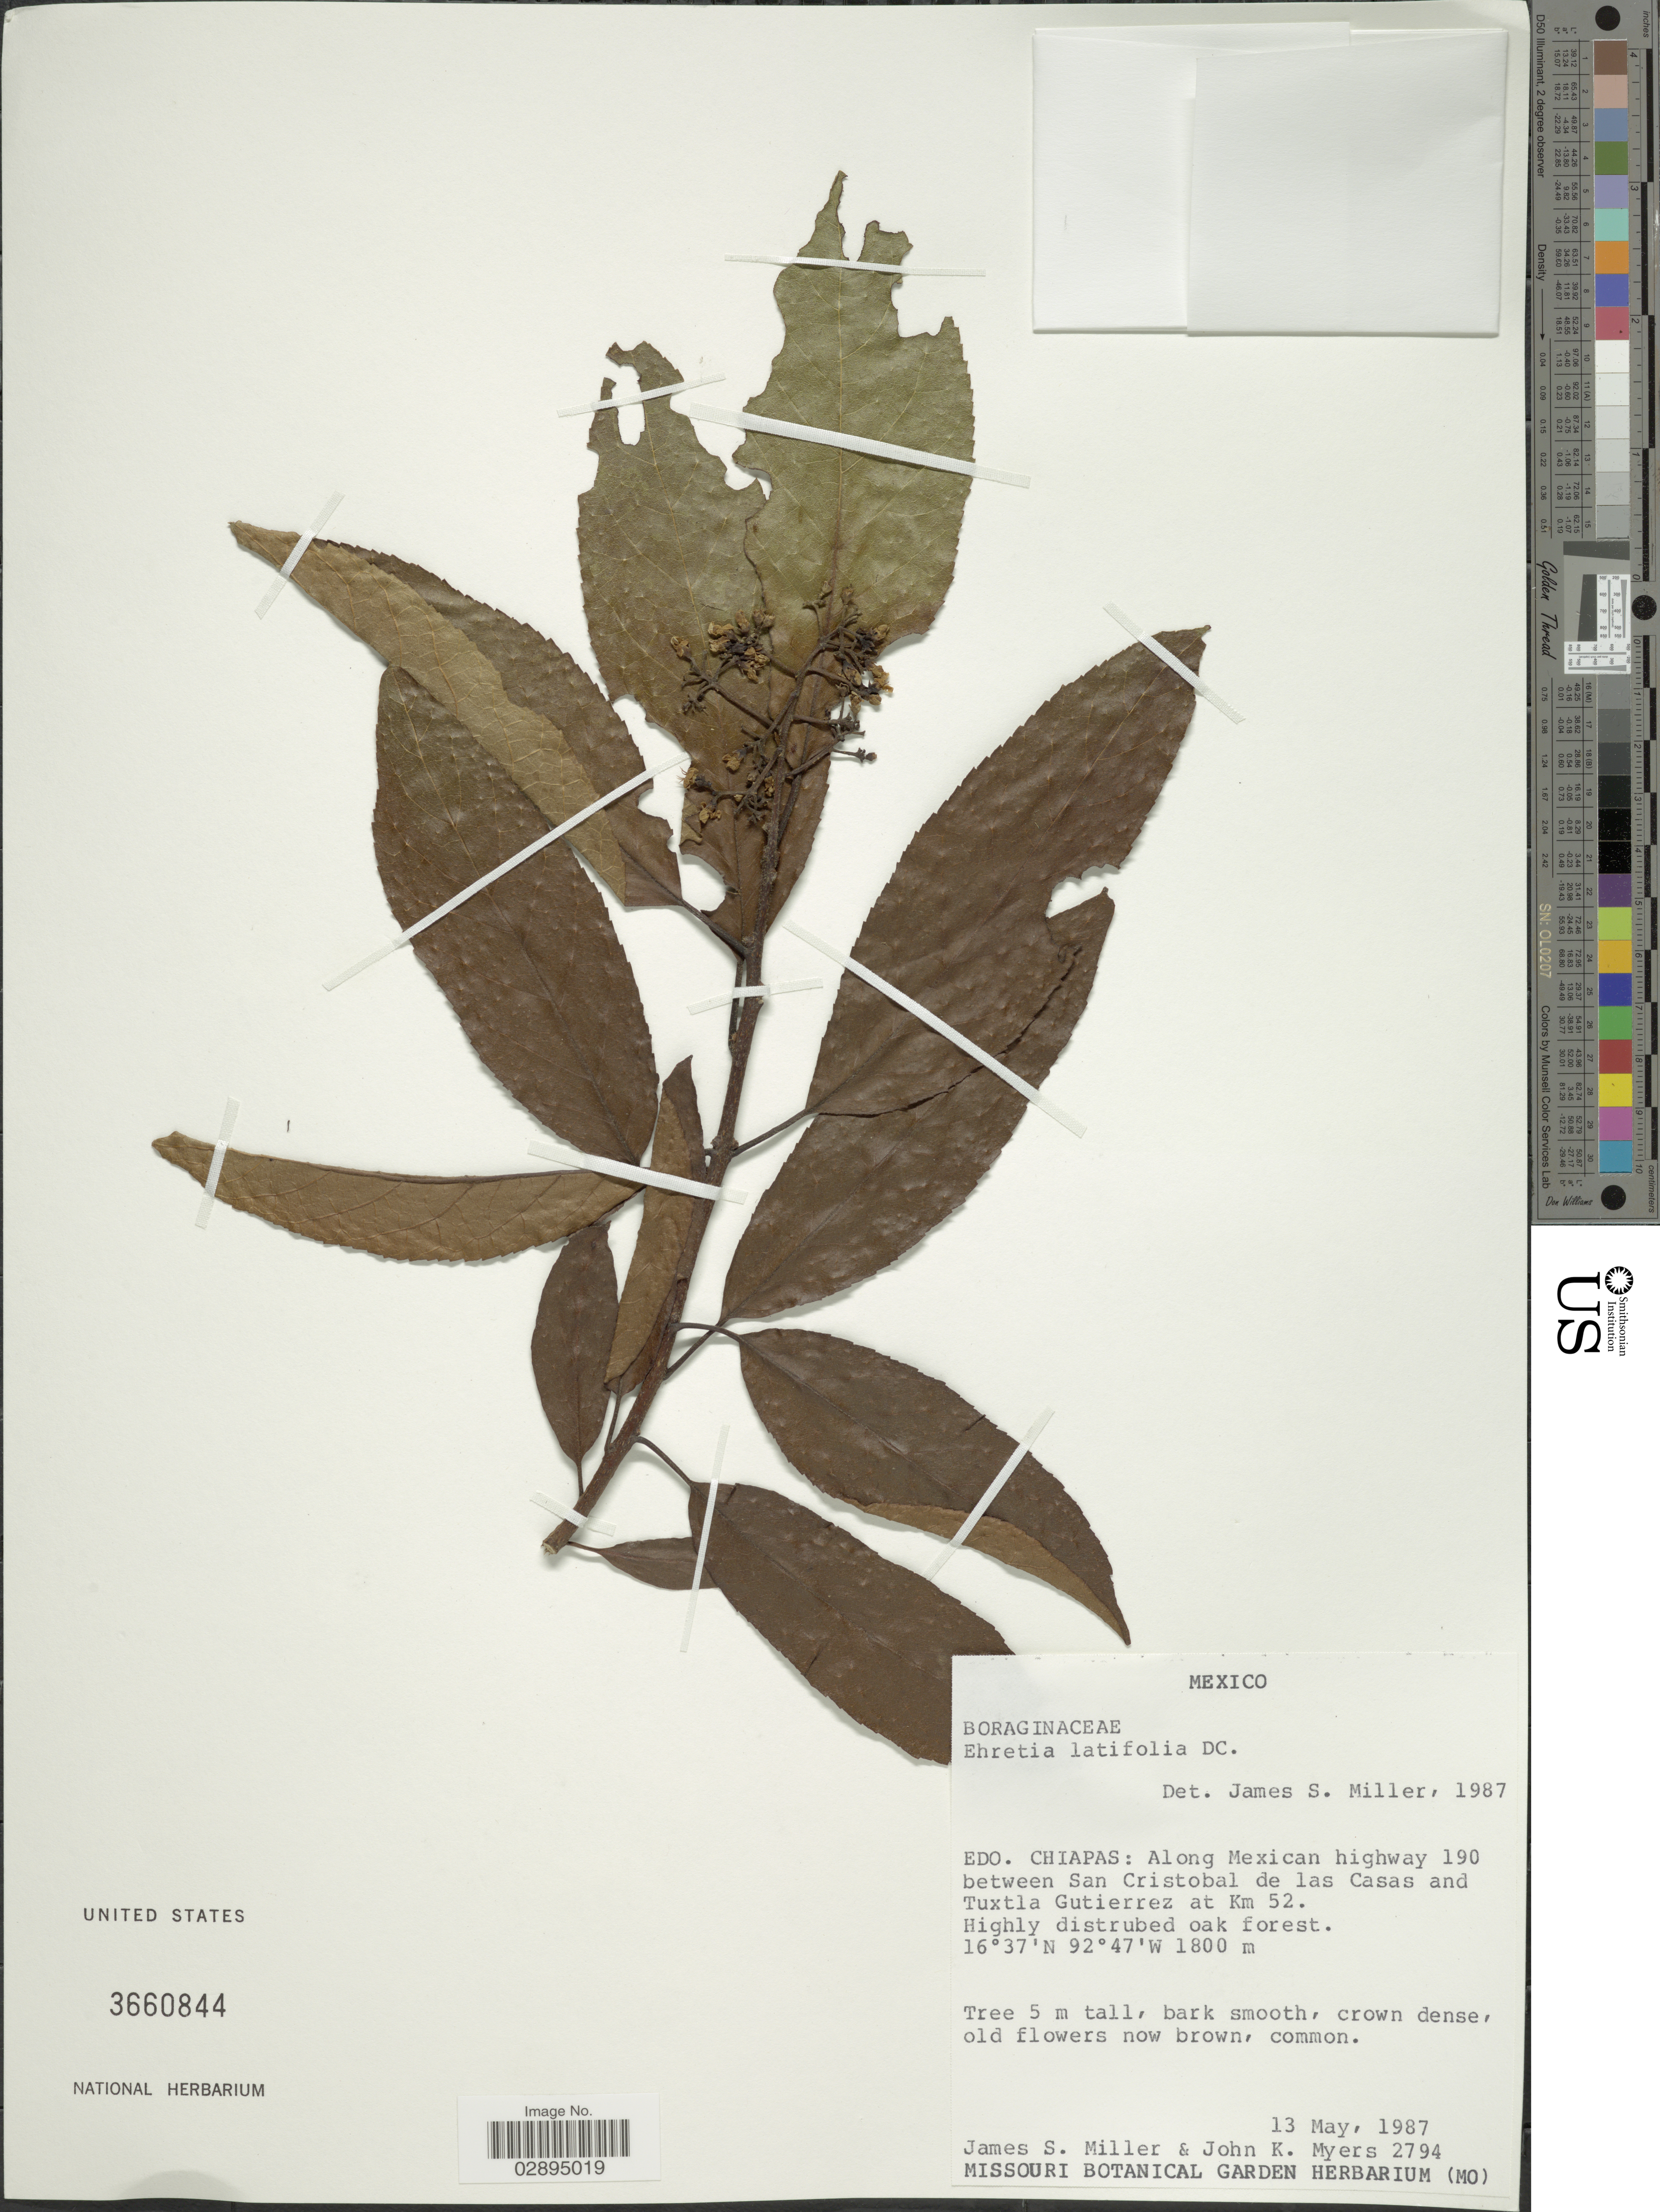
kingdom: Plantae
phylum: Tracheophyta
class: Magnoliopsida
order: Boraginales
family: Ehretiaceae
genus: Ehretia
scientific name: Ehretia latifolia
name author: DC.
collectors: J. S. Miller & J. Myers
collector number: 2794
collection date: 1987-05-13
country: Mexico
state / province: Chiapas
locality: Edo. Chiapas: Along Mexican highway 190 between San Cristobal de las Casas and Tuxtla Gutierrez at Km 52.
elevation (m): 1800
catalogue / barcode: US 3660844